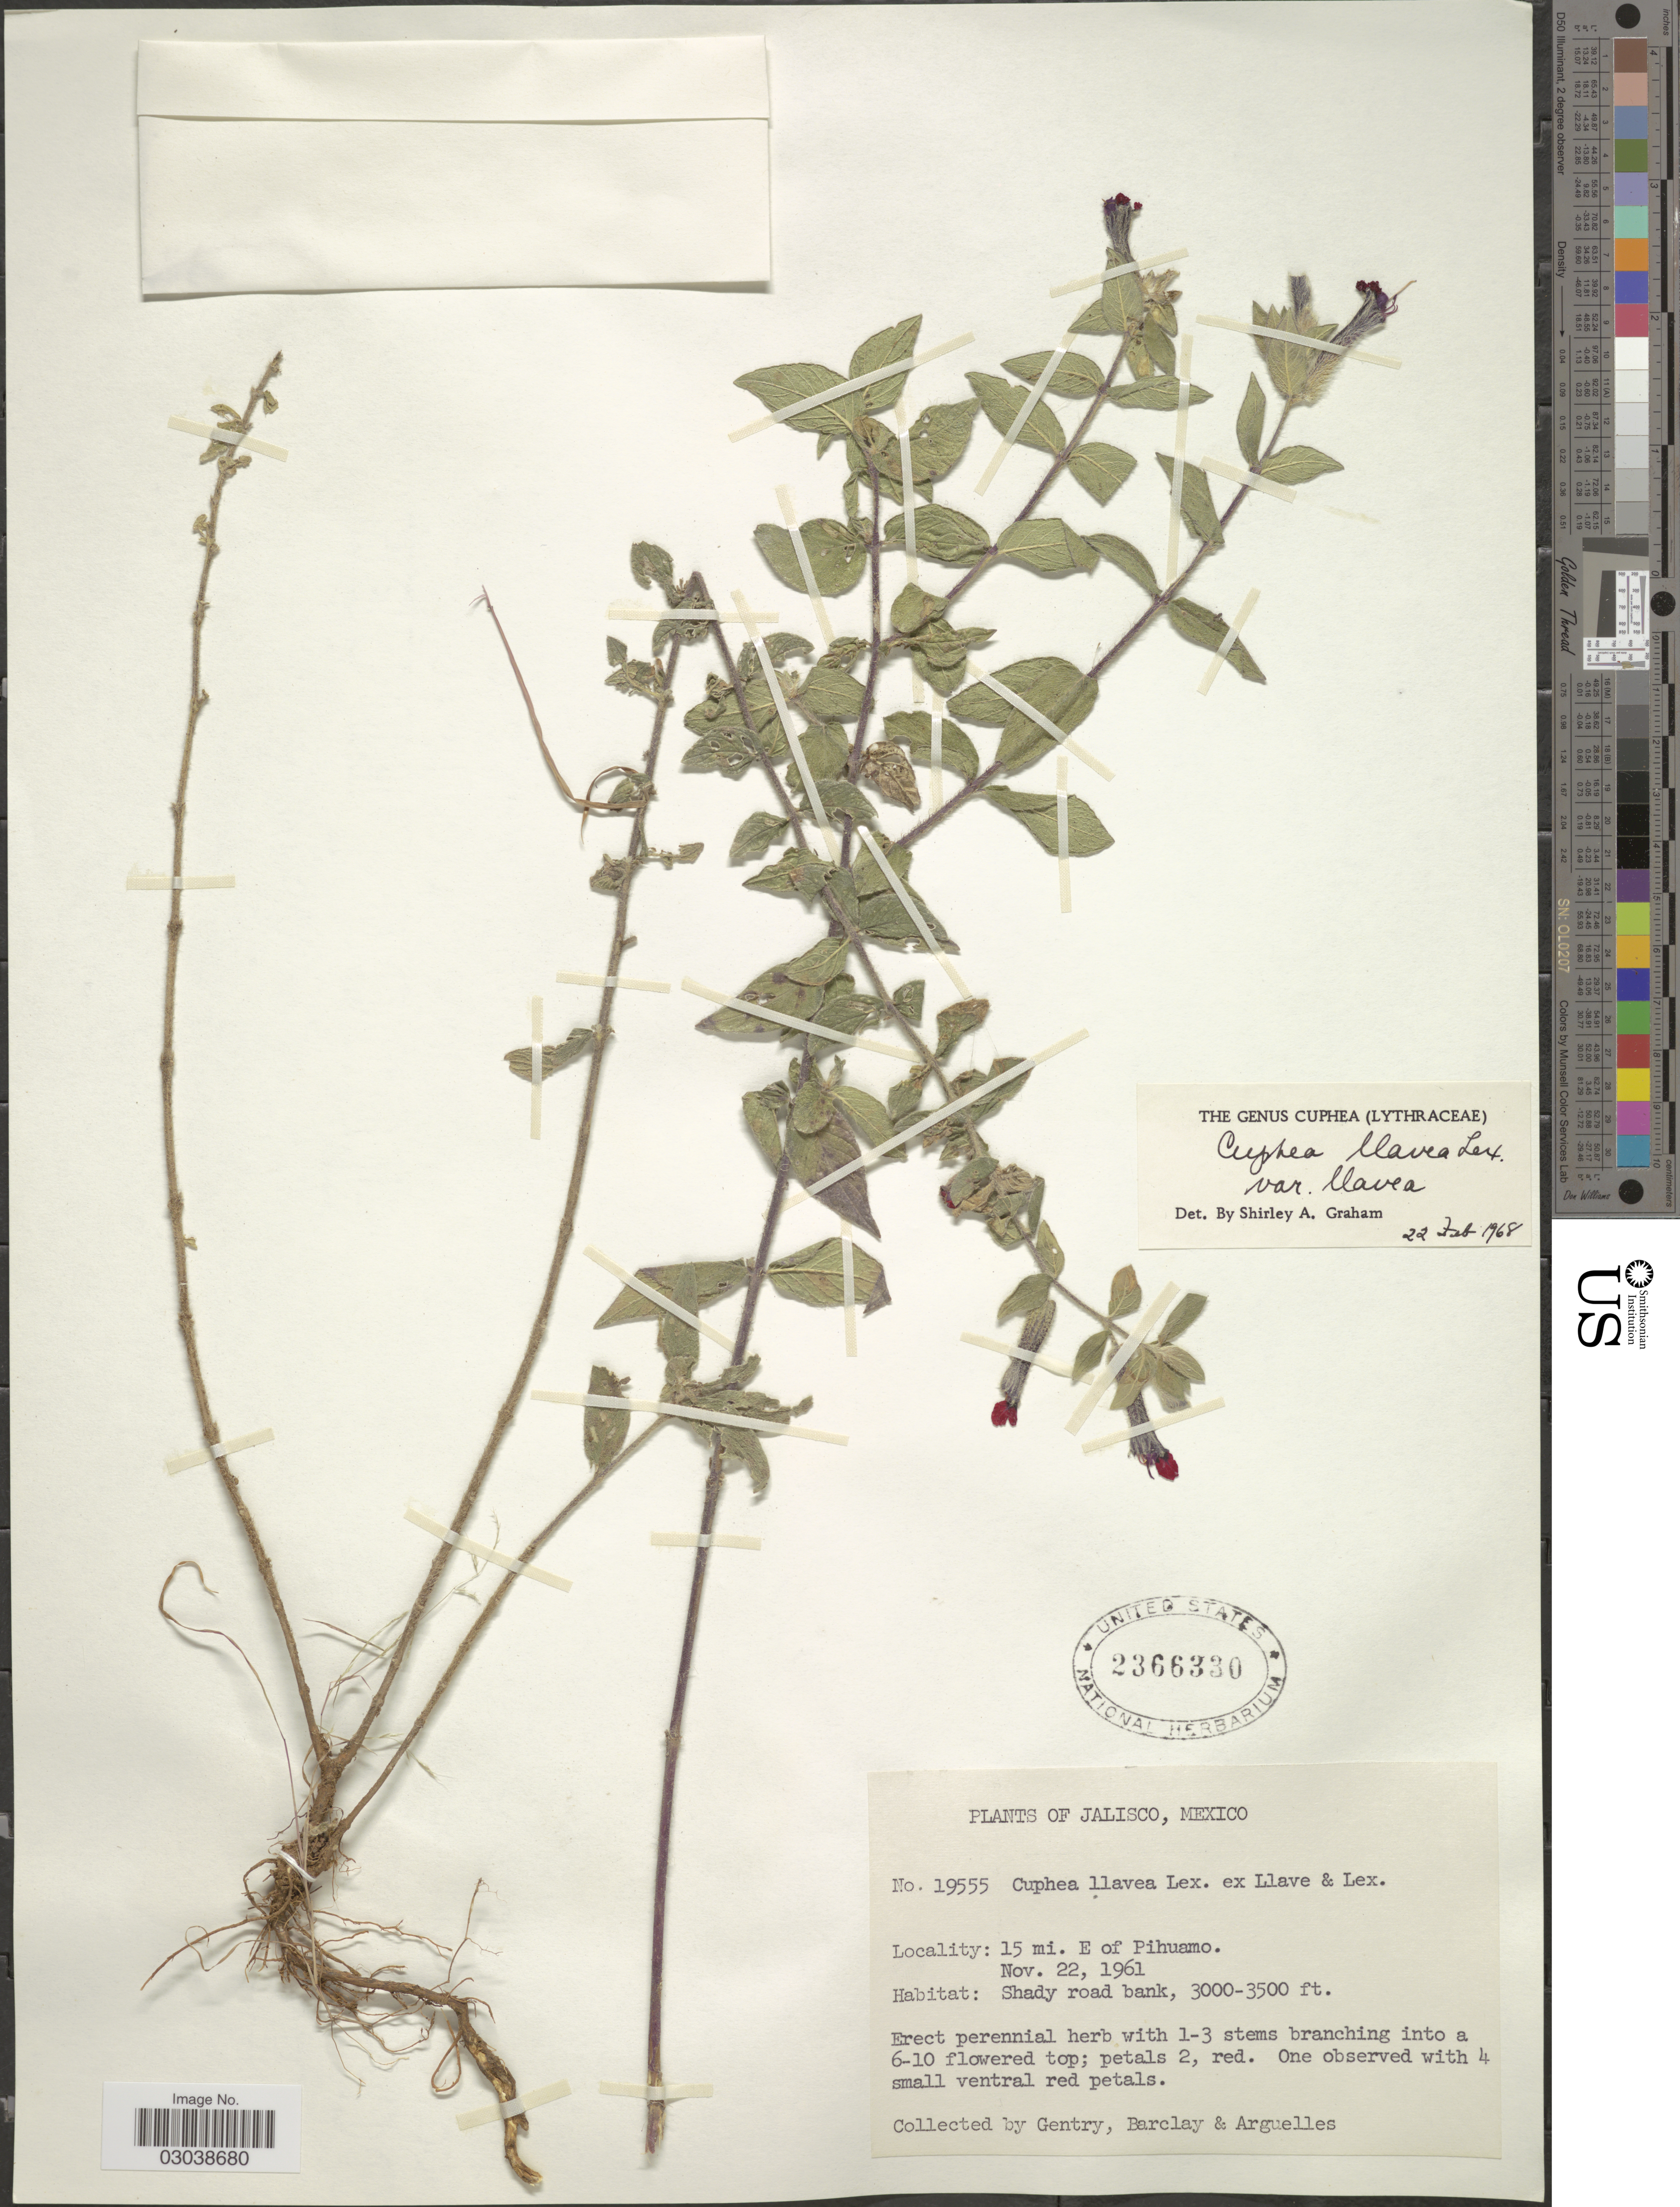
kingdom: Plantae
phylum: Tracheophyta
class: Magnoliopsida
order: Myrtales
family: Lythraceae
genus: Cuphea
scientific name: Cuphea llavea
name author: Lex.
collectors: Gentry, --, -- Barclay & Arguelles, --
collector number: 19555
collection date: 1961-11-22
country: Mexico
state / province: Jalisco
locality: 15 mi. E of Pihuamo.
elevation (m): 914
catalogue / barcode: US 2366330